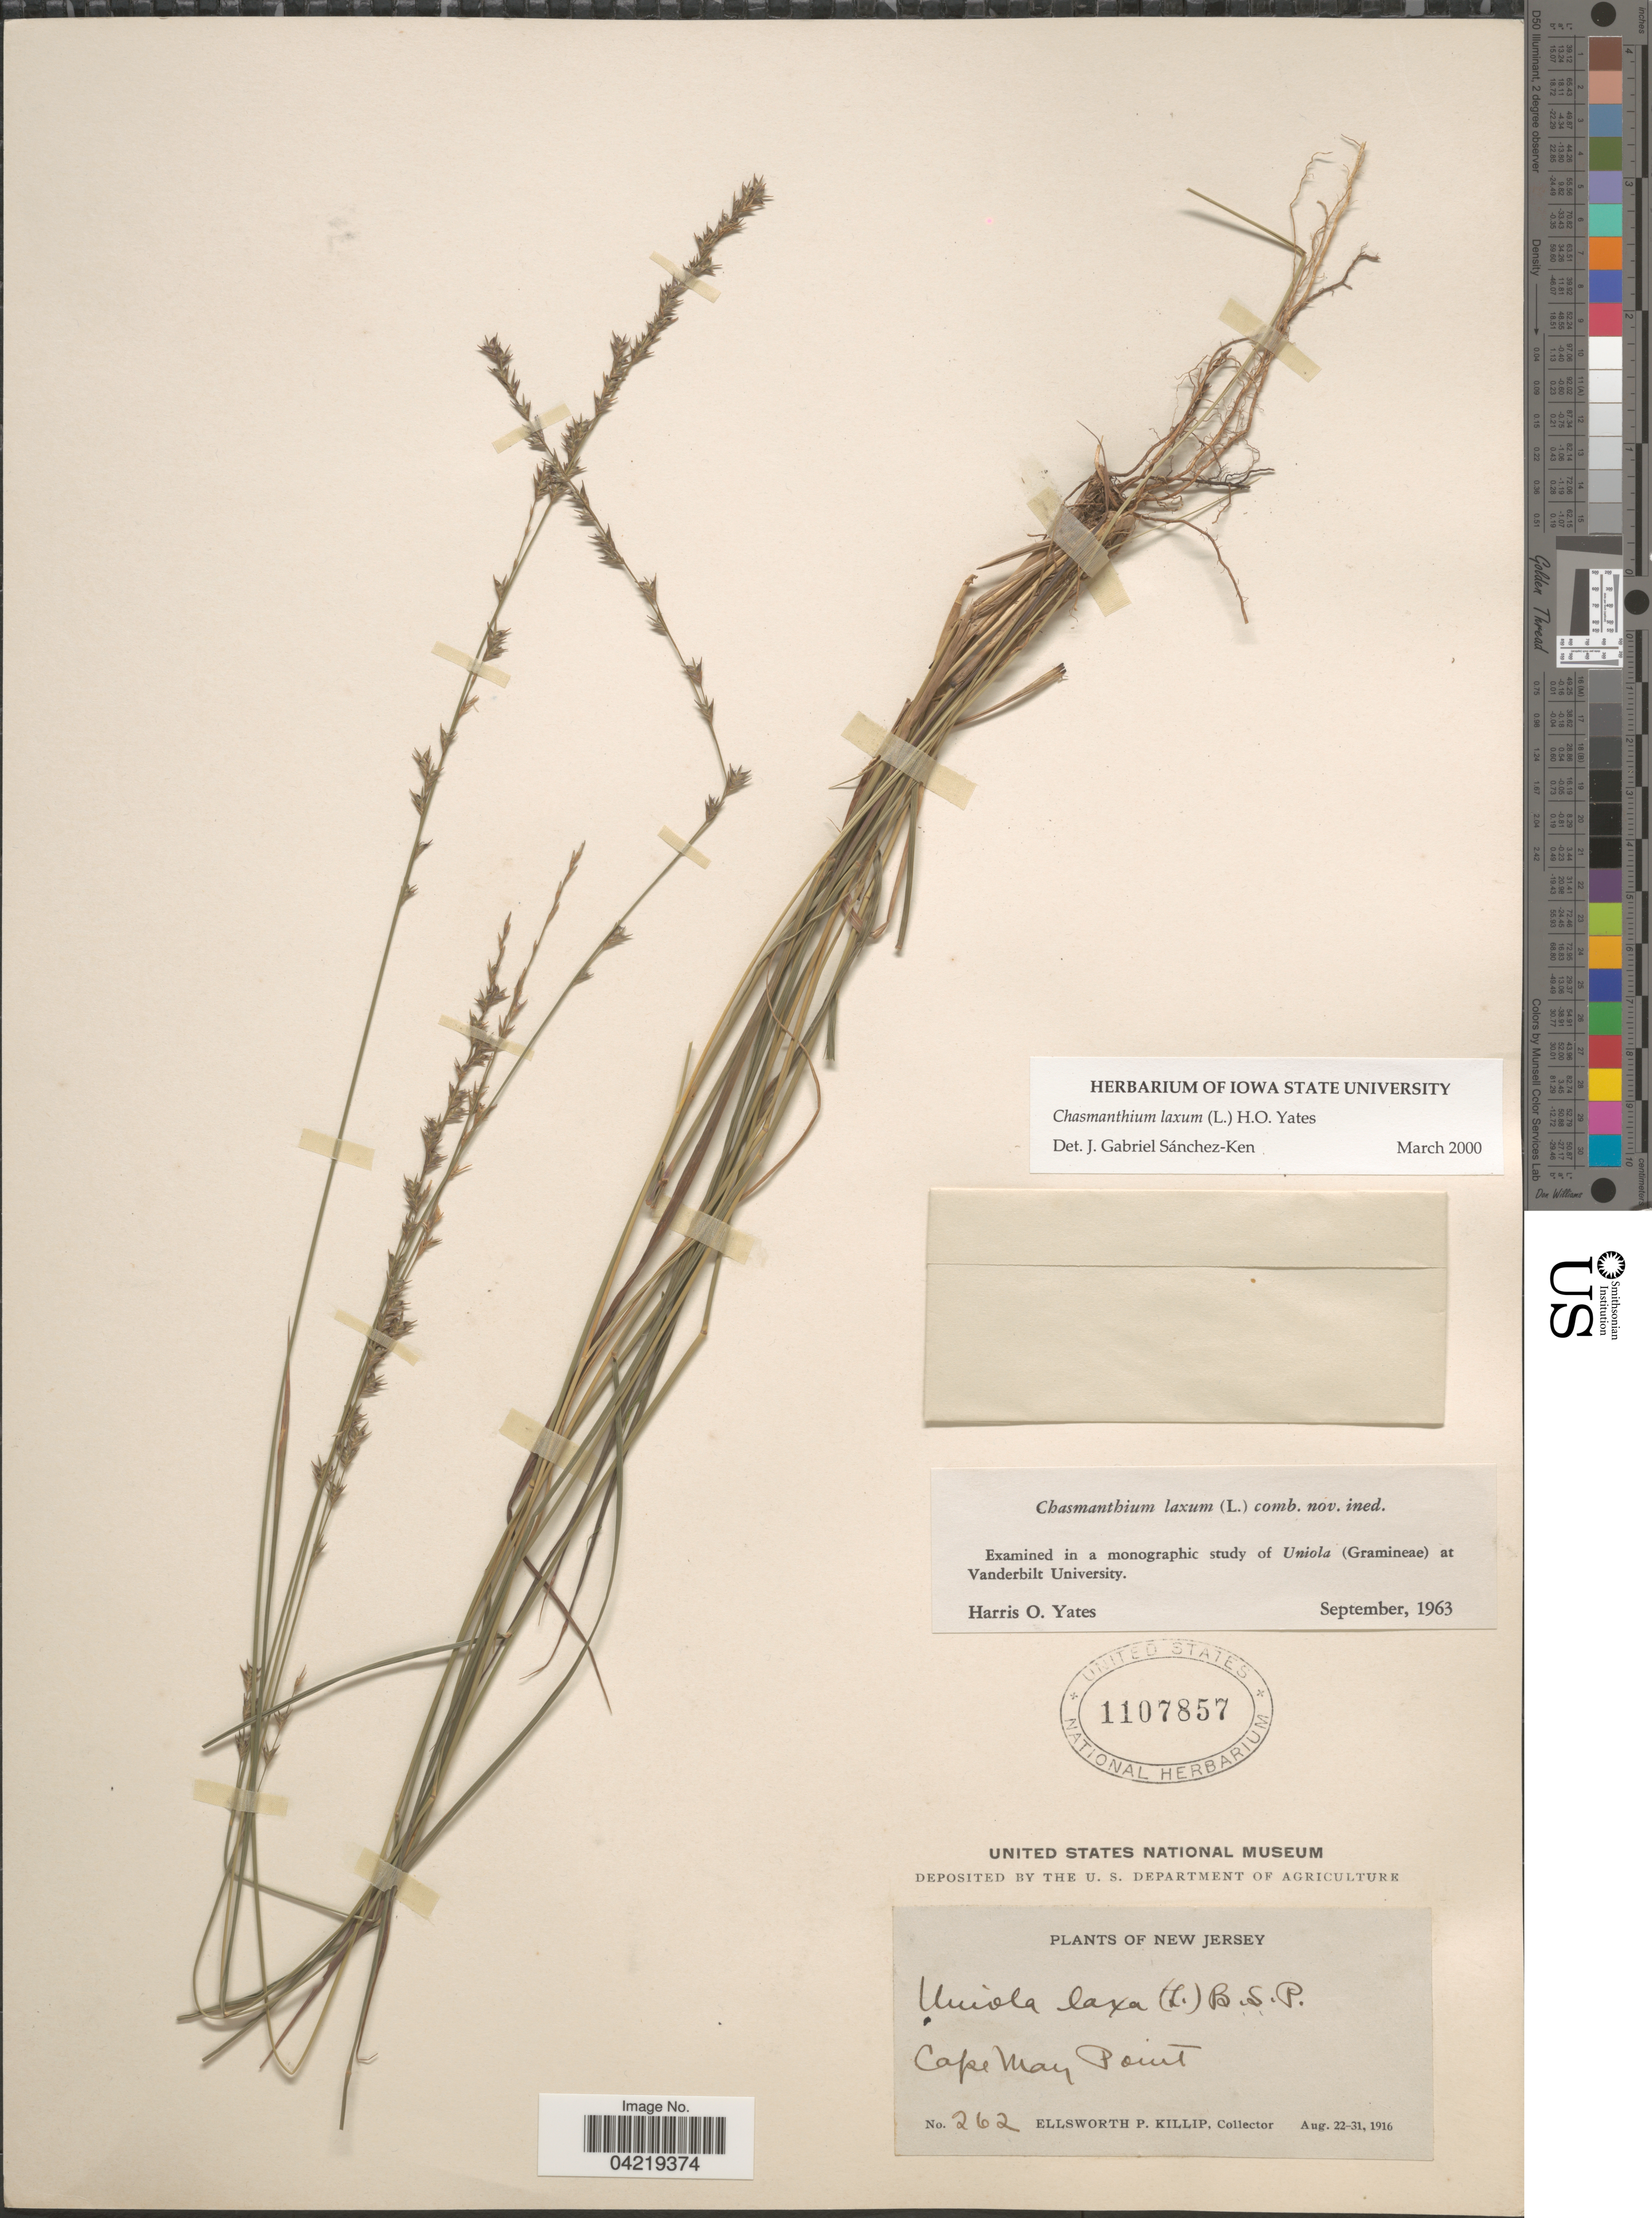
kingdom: Plantae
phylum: Tracheophyta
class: Liliopsida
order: Poales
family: Poaceae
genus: Chasmanthium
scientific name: Chasmanthium laxum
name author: (L.) H.O. Yates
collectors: E. P. Killip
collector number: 262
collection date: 1916-08-22/1916-08-31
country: United States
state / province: New Jersey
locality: Cape May Point.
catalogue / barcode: US 1107857